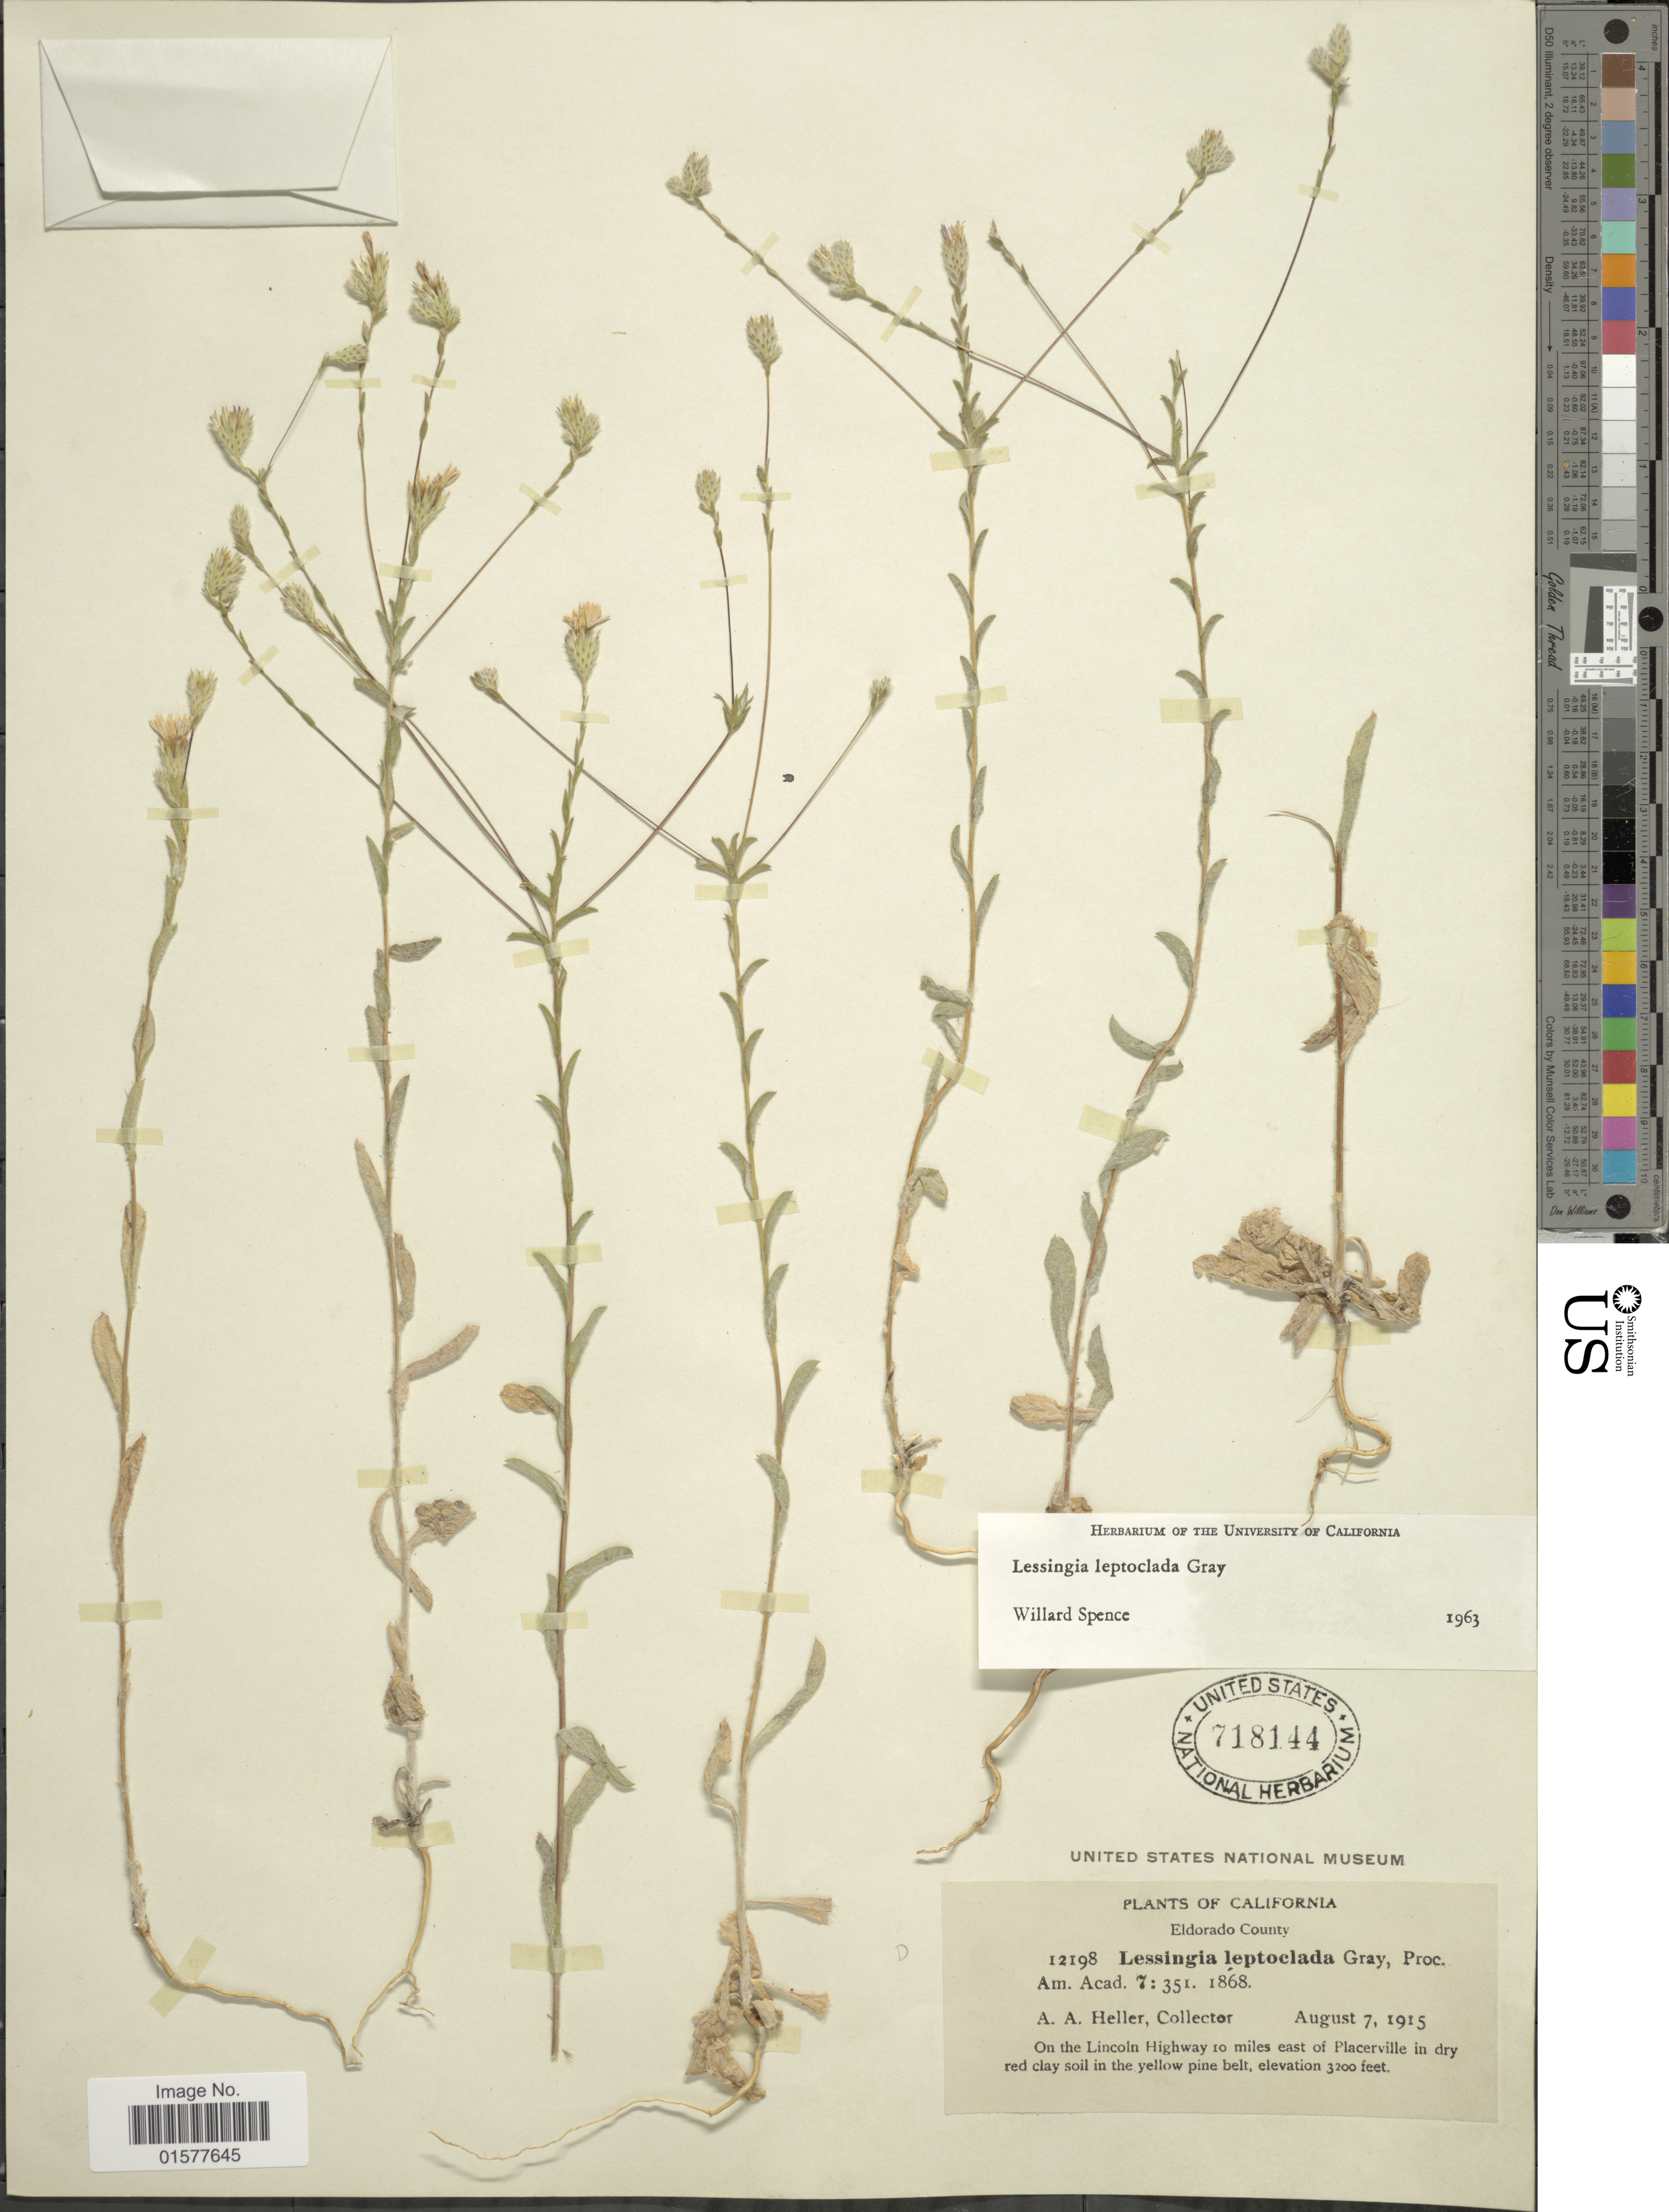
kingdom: Plantae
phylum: Tracheophyta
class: Magnoliopsida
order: Asterales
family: Asteraceae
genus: Lessingia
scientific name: Lessingia leptoclada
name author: A. Gray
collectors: A. A. Heller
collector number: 12198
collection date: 1915-08-07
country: United States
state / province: California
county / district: El Dorado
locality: Eldorado County, On the Lincoln Highway 10 miles east of Placerville in dry red clay soil in the yellow pine belt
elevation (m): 975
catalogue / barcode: US 718144